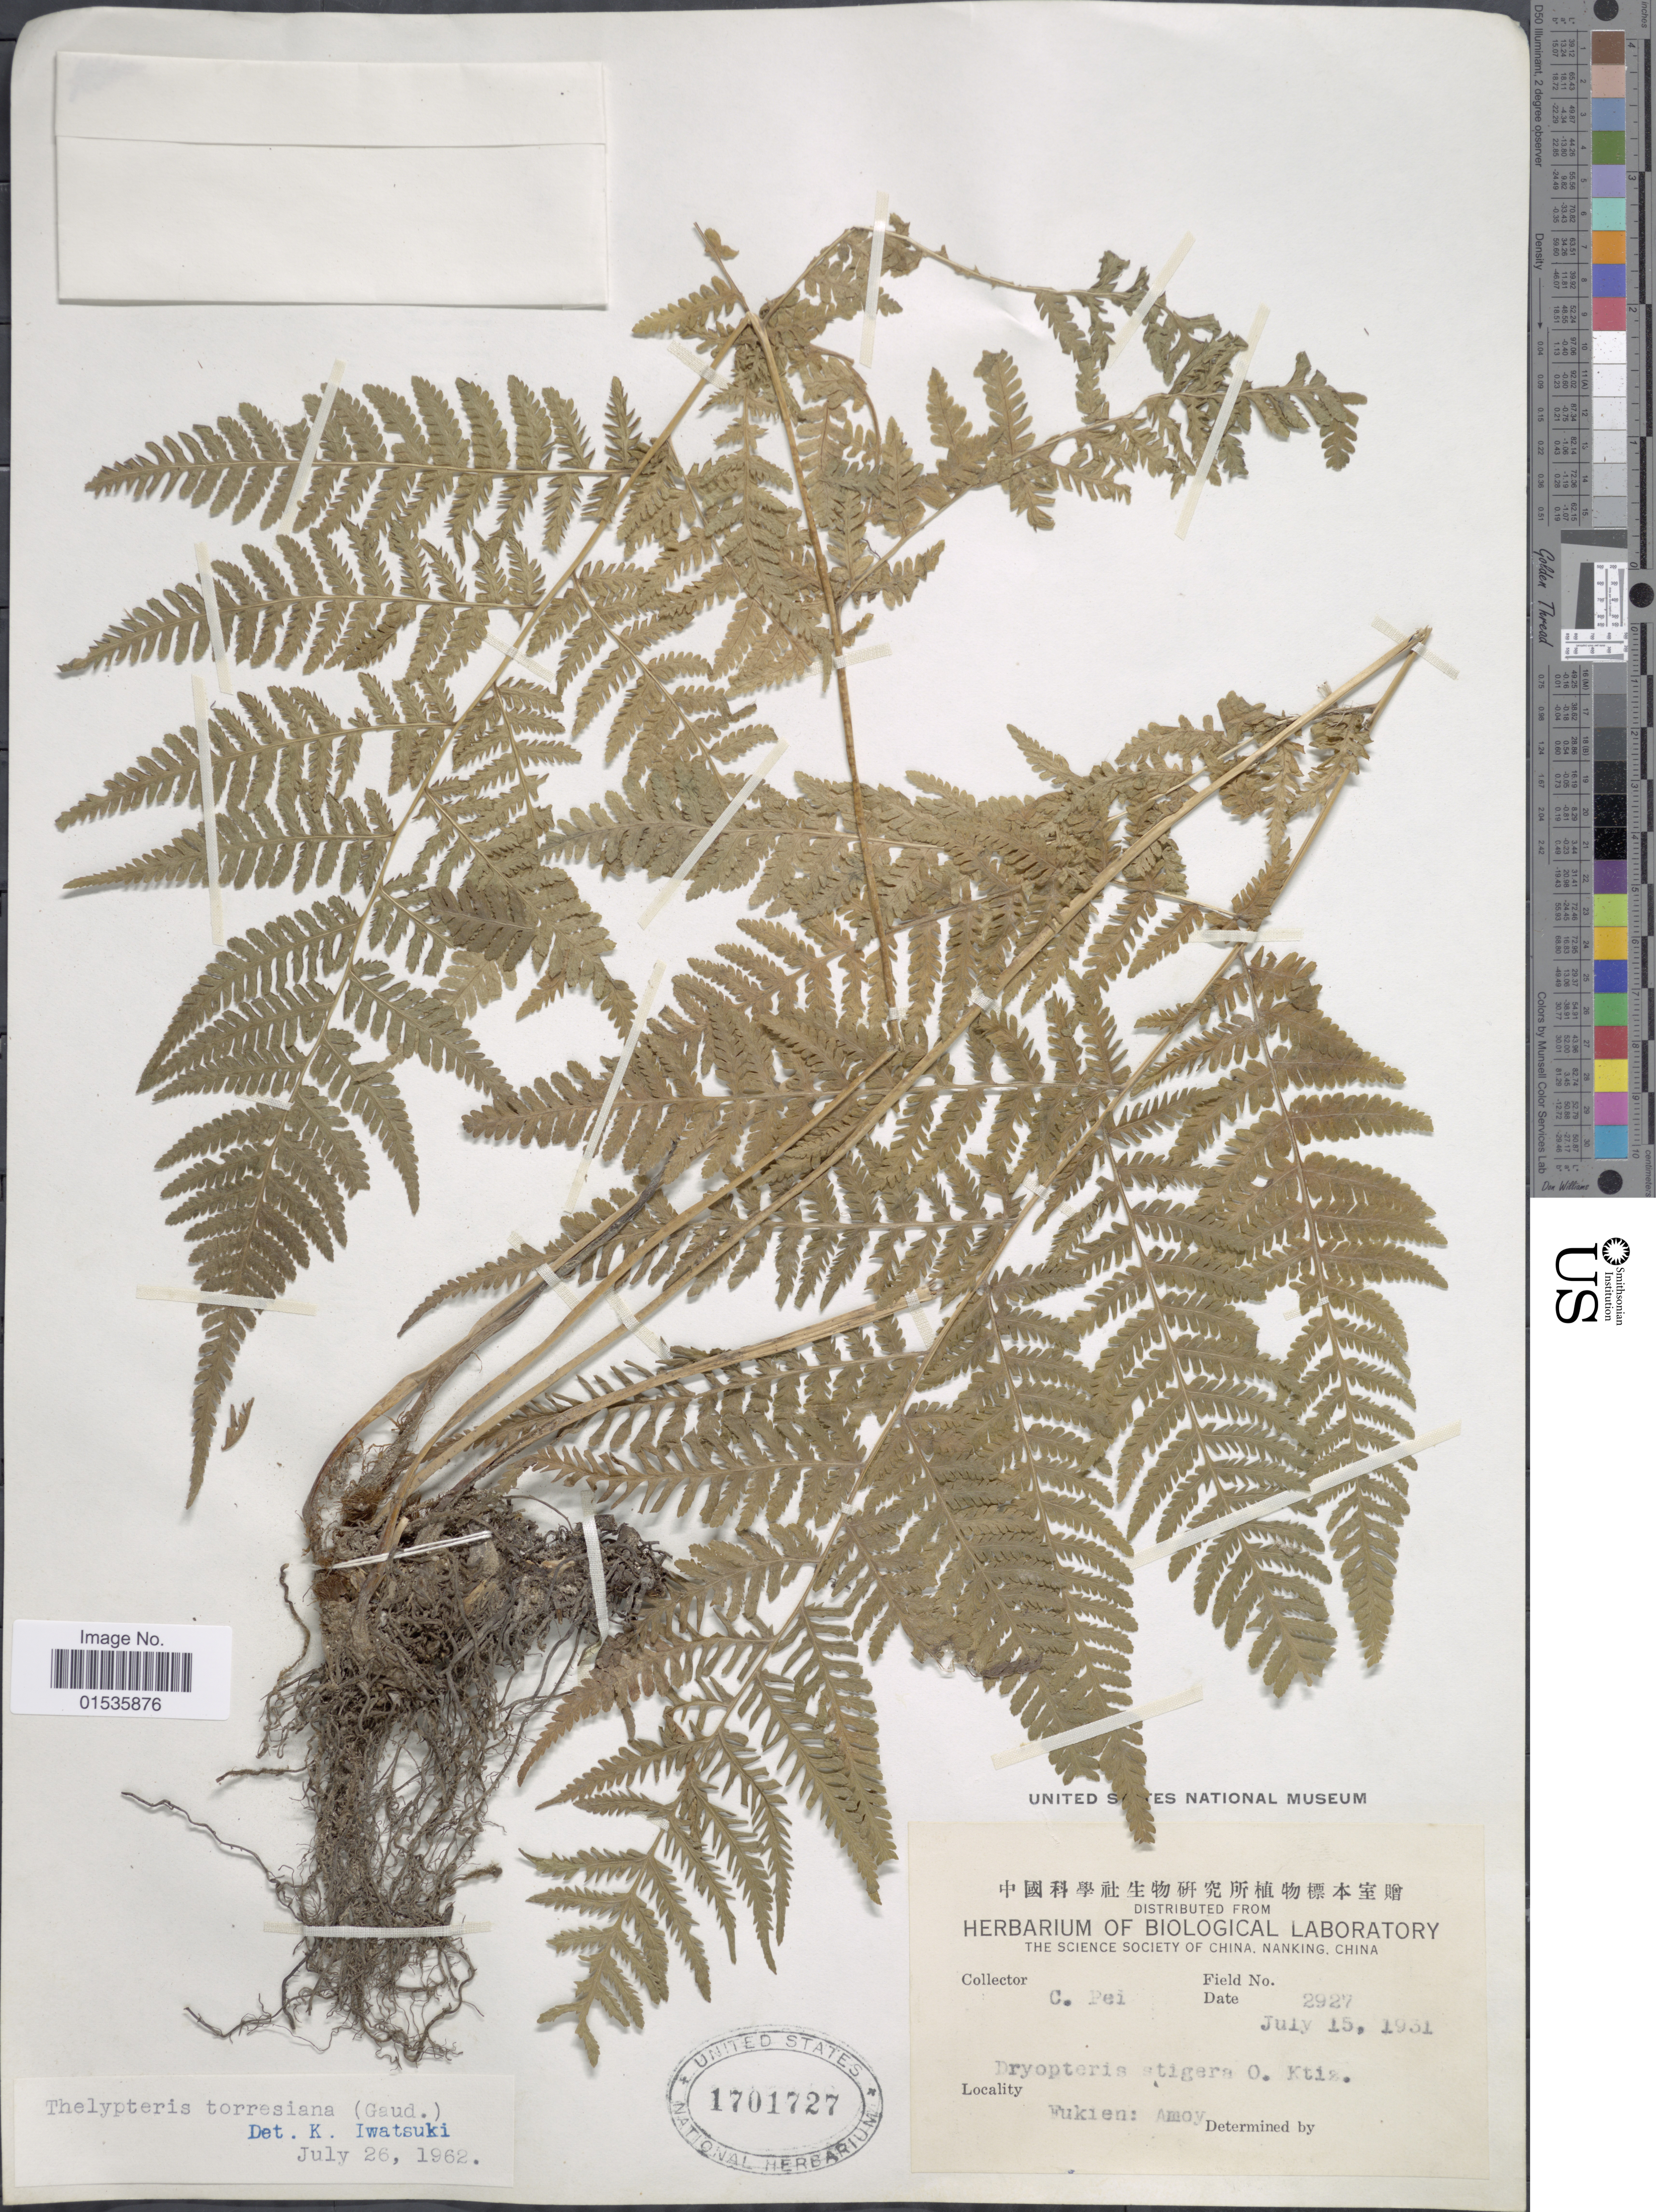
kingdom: Plantae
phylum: Tracheophyta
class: Polypodiopsida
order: Polypodiales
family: Thelypteridaceae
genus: Macrothelypteris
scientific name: Macrothelypteris torresiana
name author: (Gaudich.) Ching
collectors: C. P'ei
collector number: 2927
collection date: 1931-07-15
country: China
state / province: Fujian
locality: Fukien: Amoy.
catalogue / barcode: US 1701727